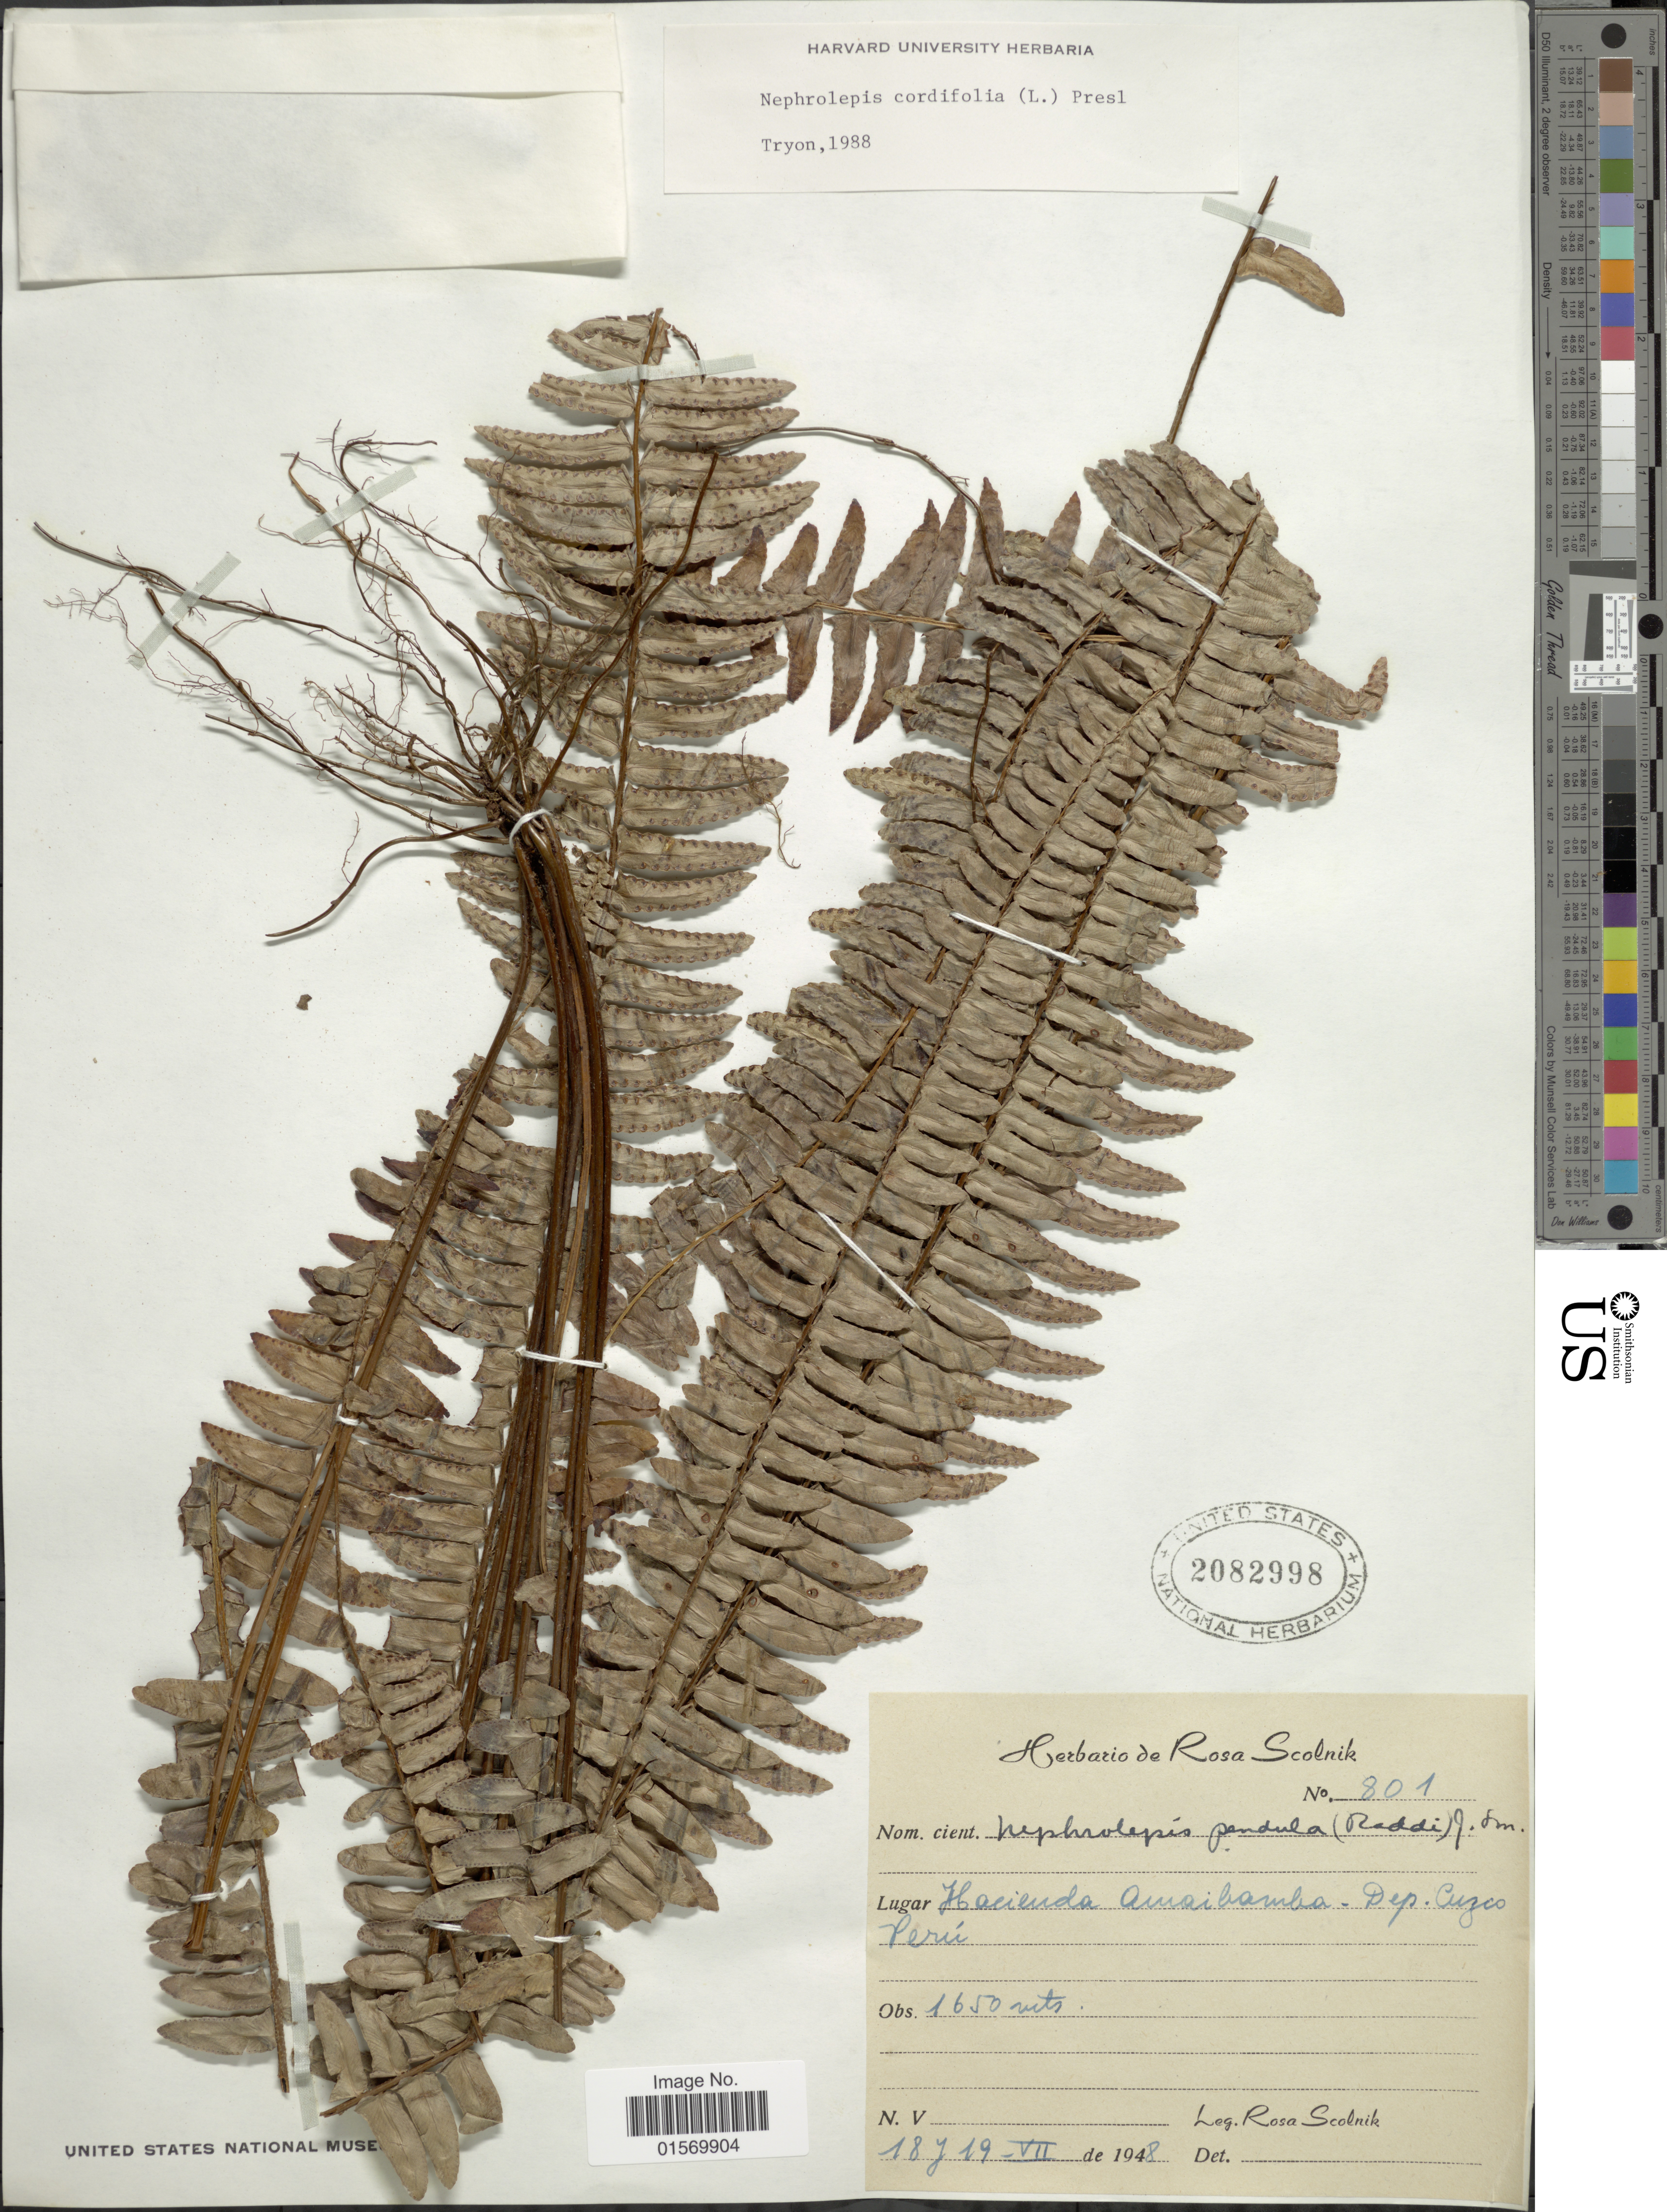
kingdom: Plantae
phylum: Tracheophyta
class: Polypodiopsida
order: Polypodiales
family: Nephrolepidaceae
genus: Nephrolepis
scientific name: Nephrolepis pendula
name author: (Raddi) J. Sm.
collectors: R. Scolnik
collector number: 801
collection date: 1948-07-18/1948-07-19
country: Peru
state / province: Cusco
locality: Hacienda Amaibamba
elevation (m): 1650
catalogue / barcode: US 2082998